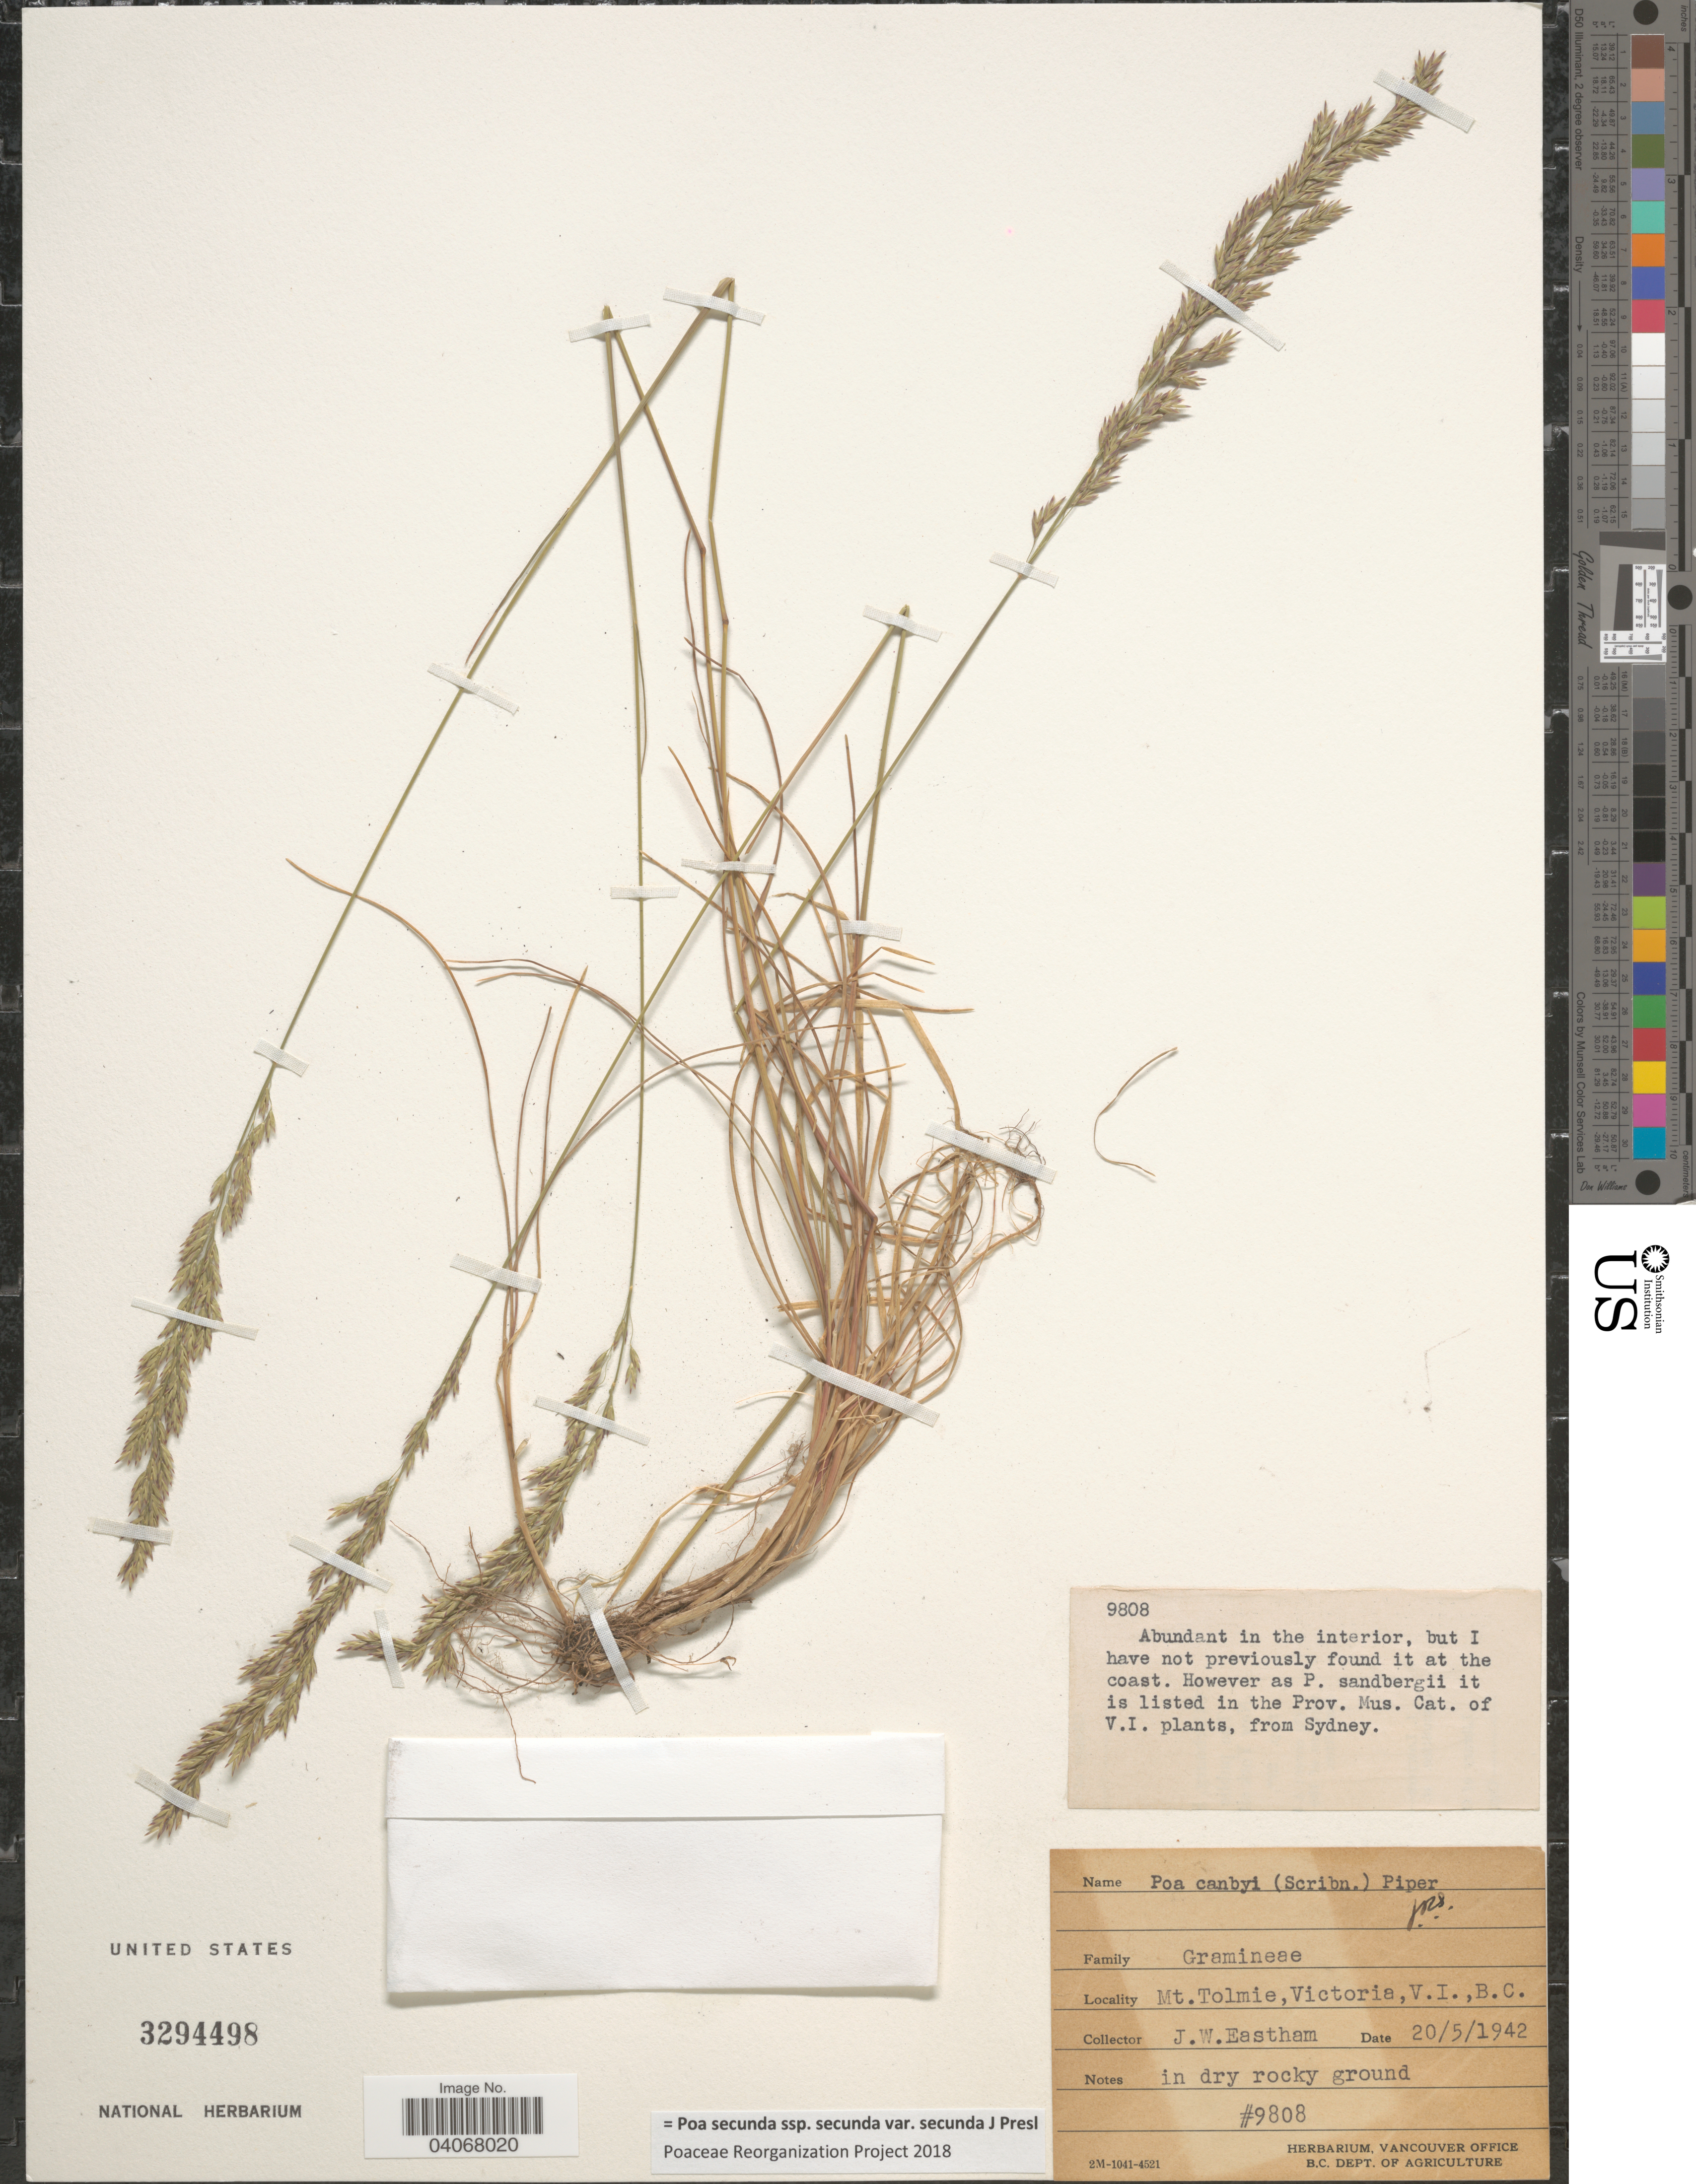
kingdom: Plantae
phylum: Tracheophyta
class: Liliopsida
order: Poales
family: Poaceae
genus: Poa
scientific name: Poa secunda subsp. secunda var. secunda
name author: J. Presl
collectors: J. Eastham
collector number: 9808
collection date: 1942-05-20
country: Canada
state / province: British Columbia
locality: Mt. Tolmie, Victoria, V.I.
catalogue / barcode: US 3294498